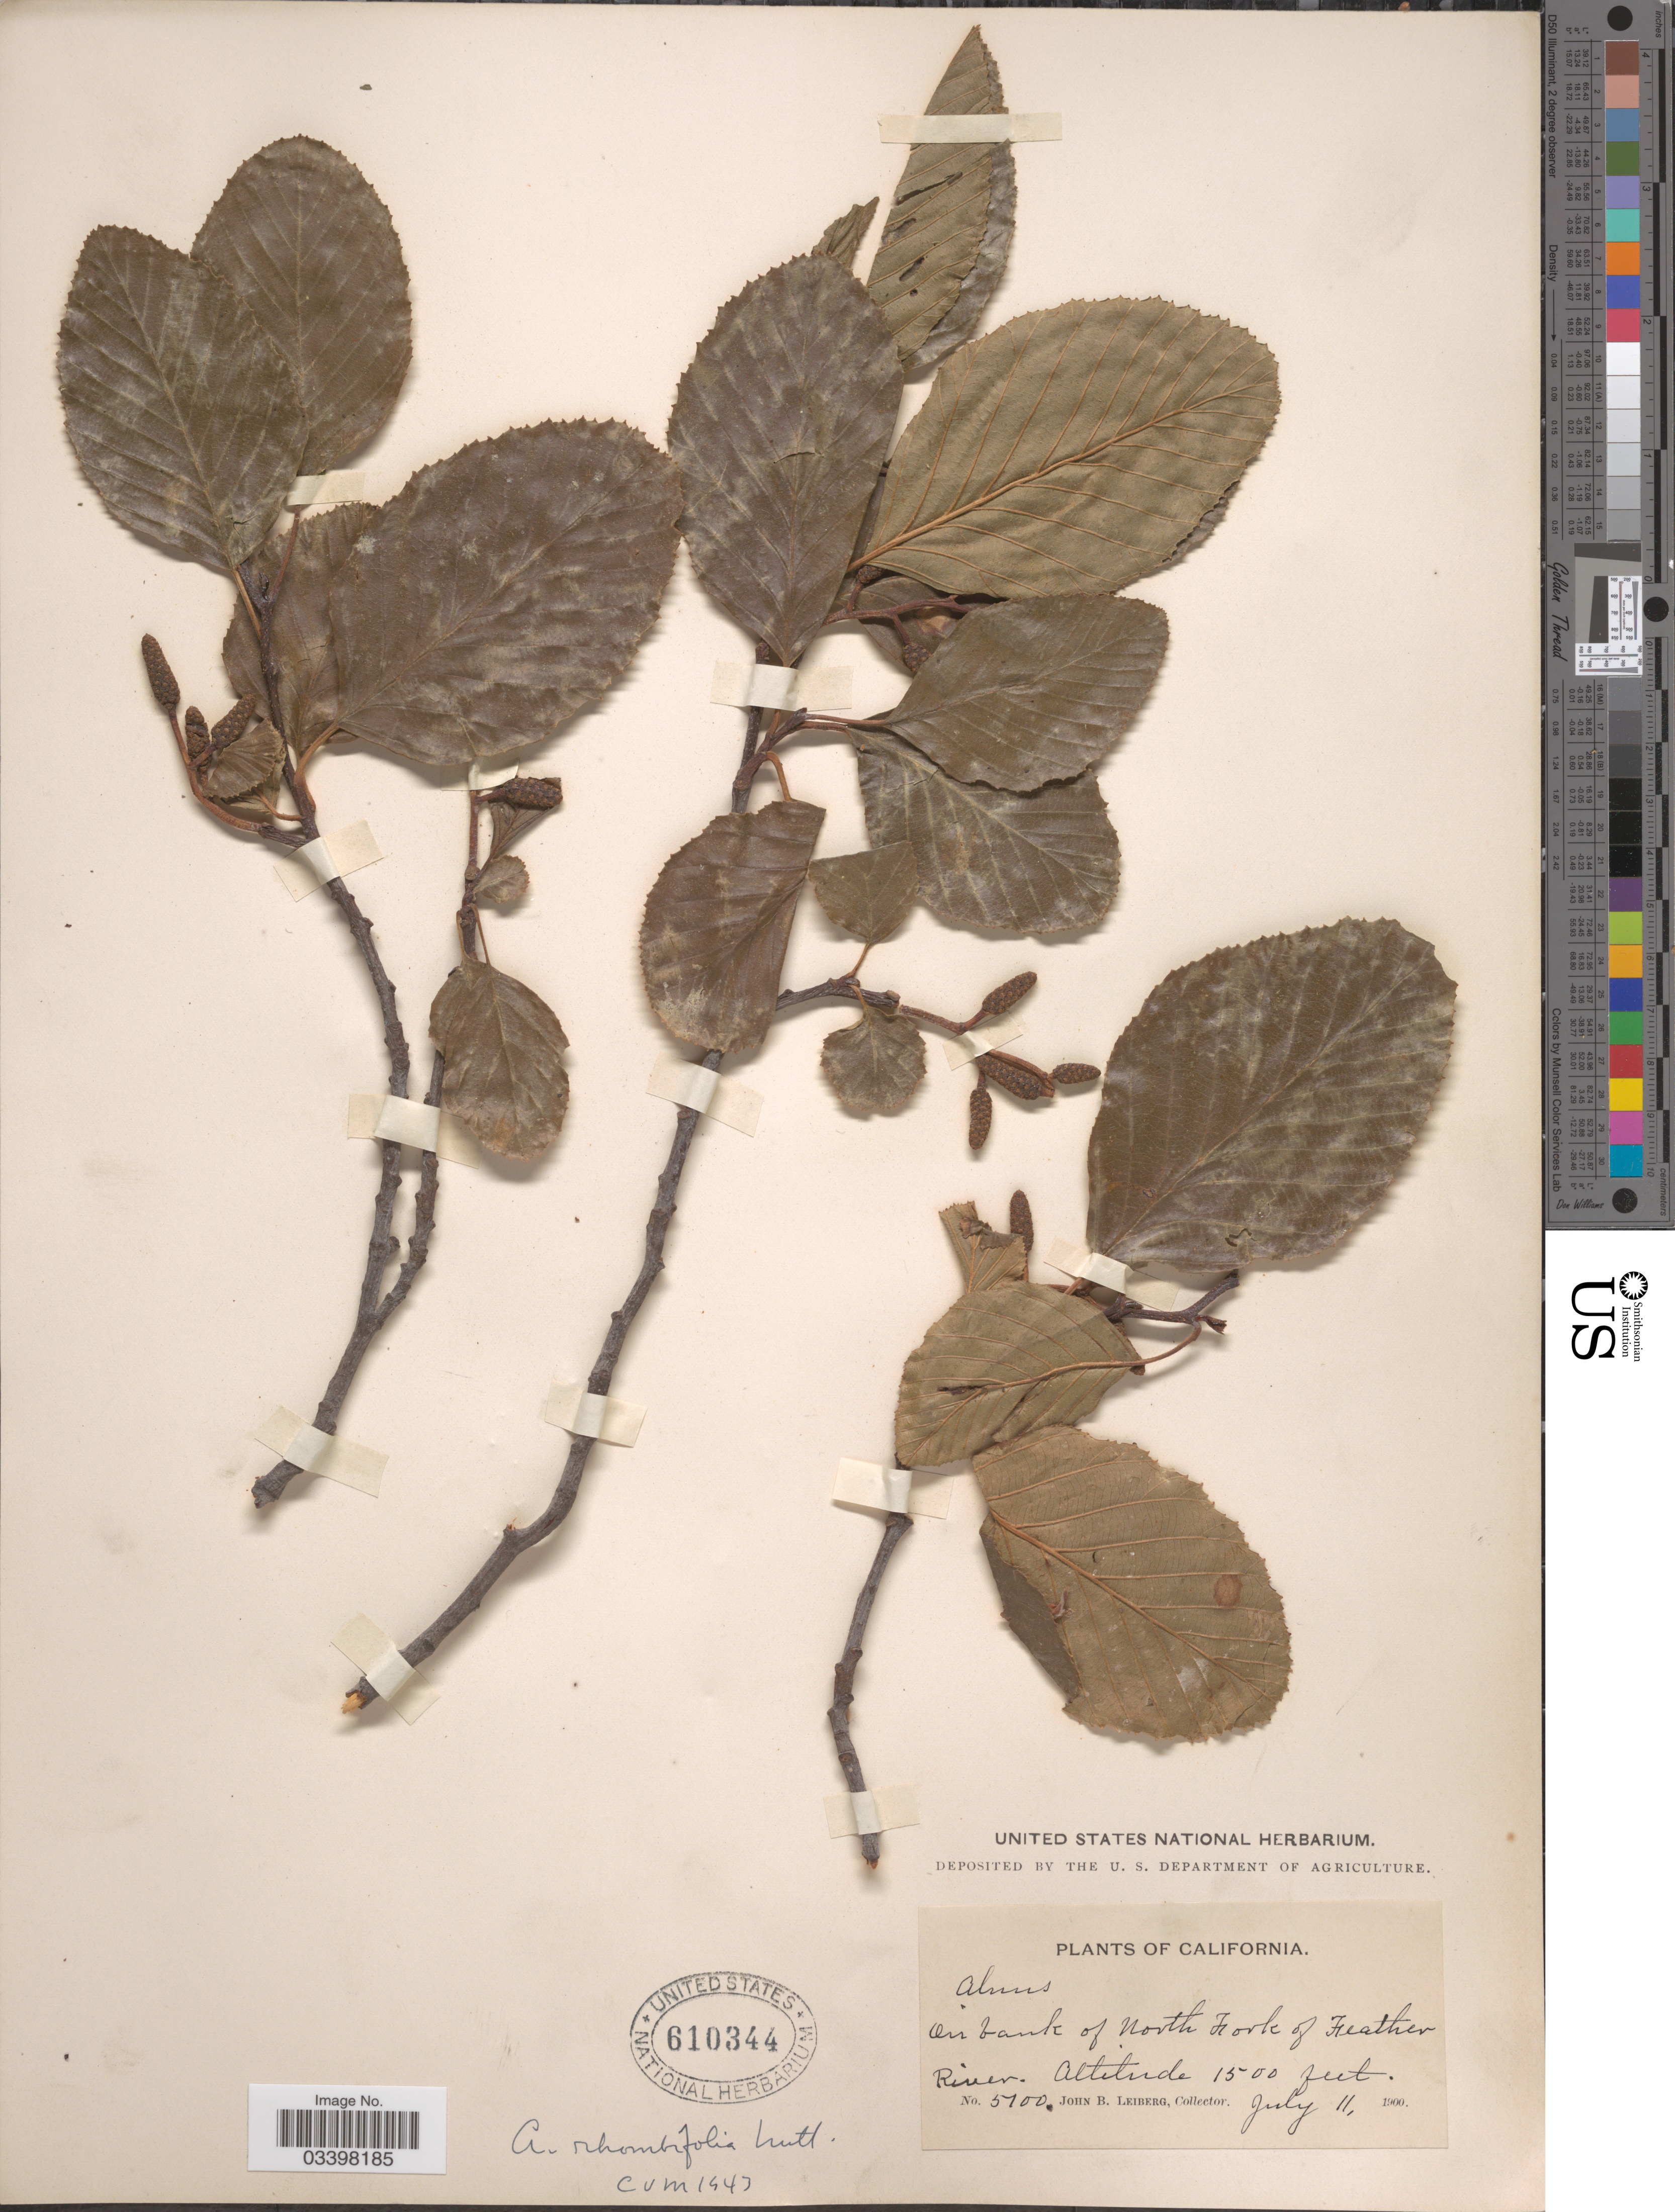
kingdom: Plantae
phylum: Tracheophyta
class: Magnoliopsida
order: Fagales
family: Betulaceae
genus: Alnus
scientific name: Alnus rhombifolia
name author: Nutt.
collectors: J. B. Leiberg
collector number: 5100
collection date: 1900-07-11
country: United States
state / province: California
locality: On bank of North Fork of Feather River.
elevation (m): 457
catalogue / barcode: US 610344